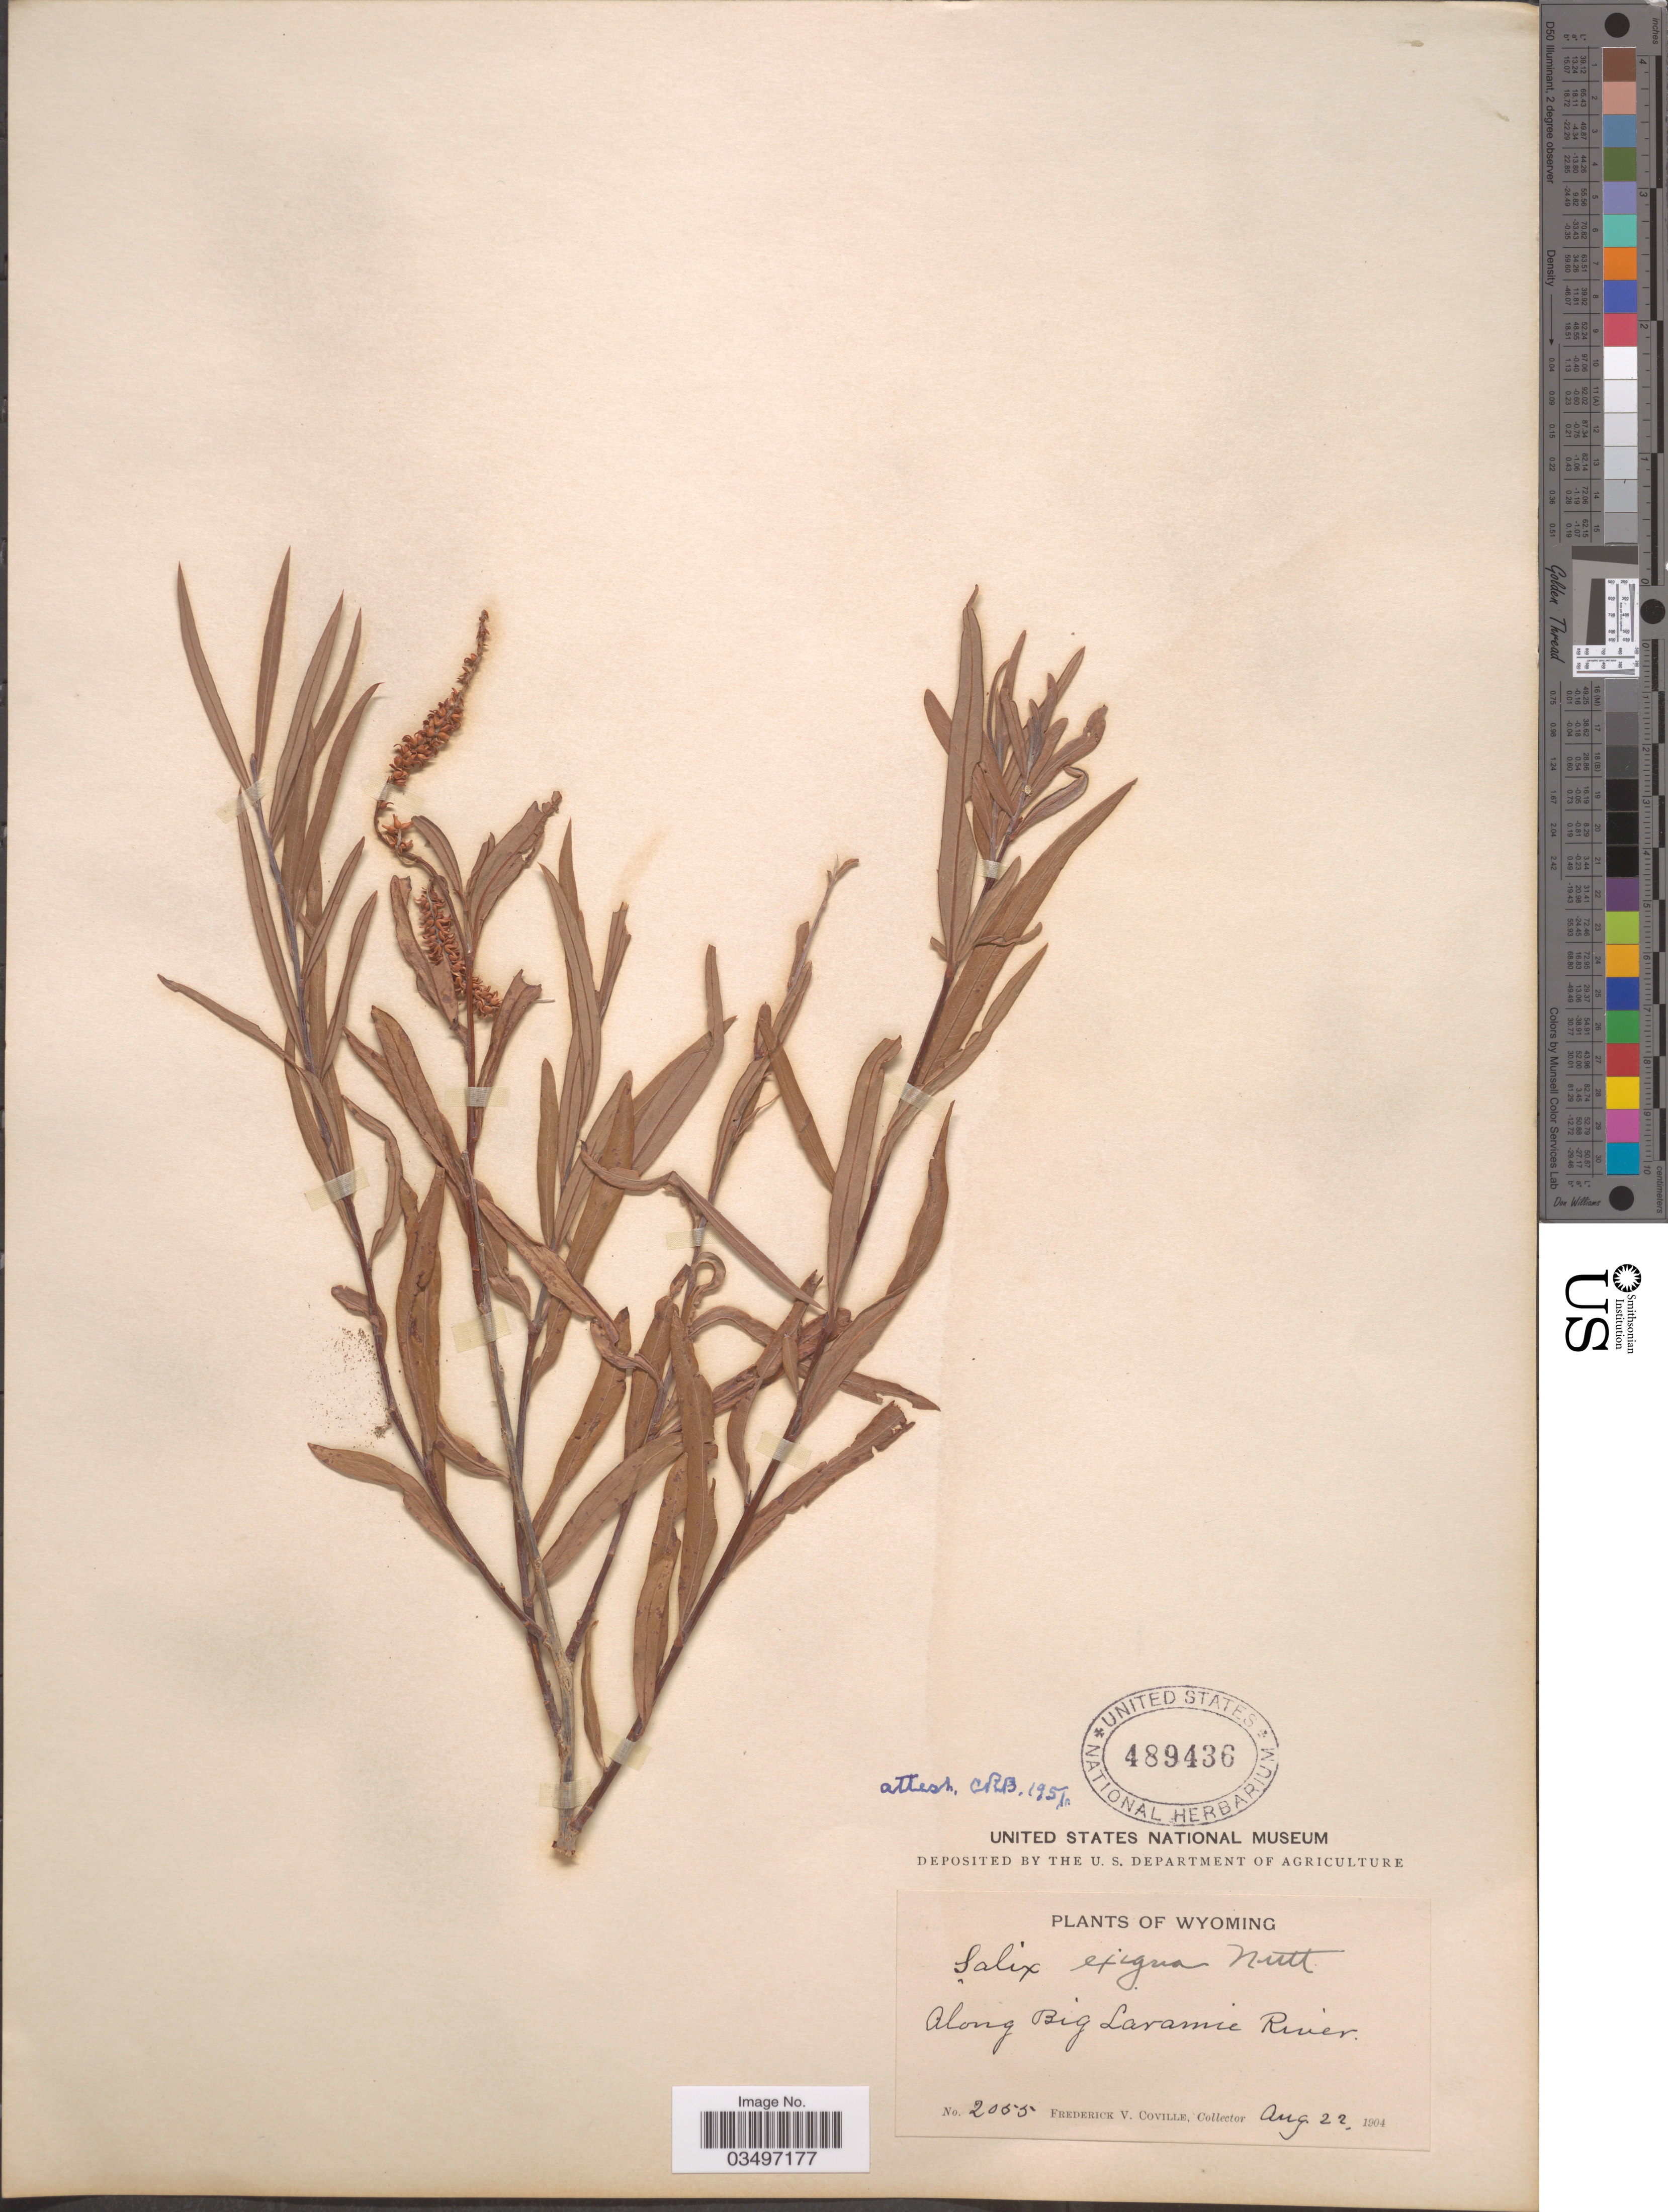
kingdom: Plantae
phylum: Tracheophyta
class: Magnoliopsida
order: Malpighiales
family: Salicaceae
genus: Salix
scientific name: Salix exigua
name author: Nutt.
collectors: F. V. Coville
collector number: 2055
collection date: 1904-08-22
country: United States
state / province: Wyoming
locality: Along Big Laramie River.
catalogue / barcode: US 489436